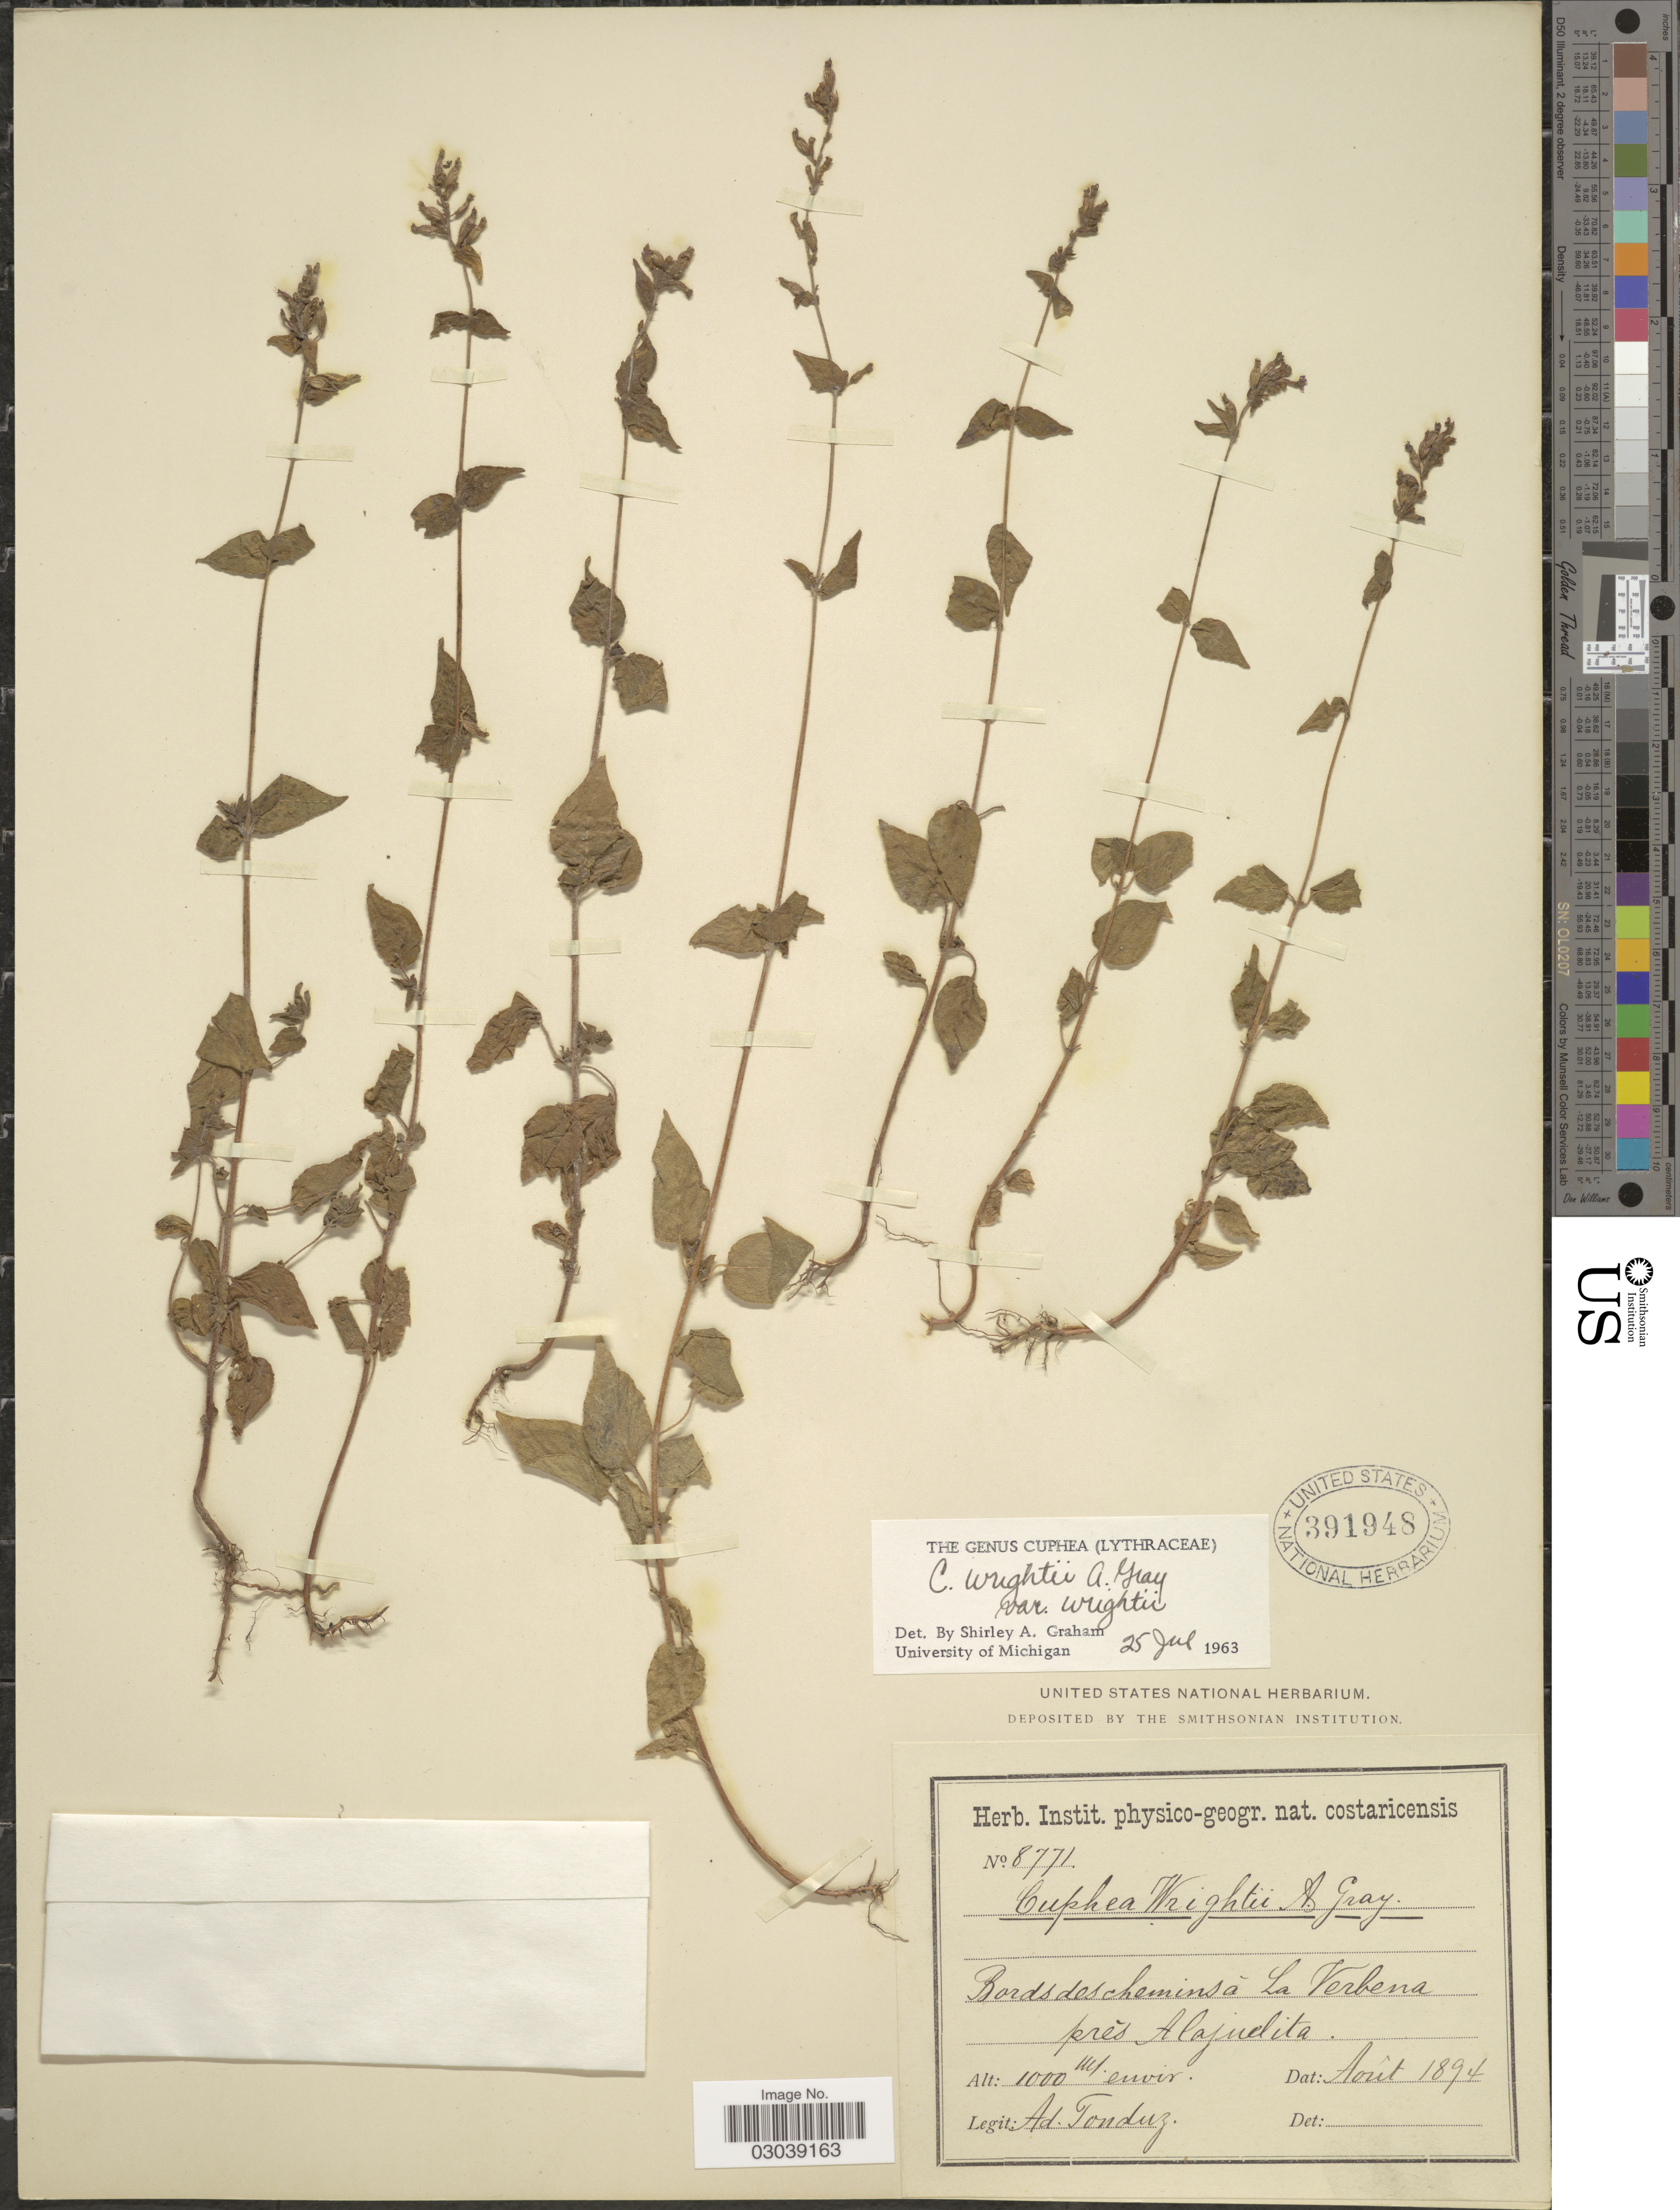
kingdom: Plantae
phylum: Tracheophyta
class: Magnoliopsida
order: Myrtales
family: Lythraceae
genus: Cuphea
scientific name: Cuphea wrightii var. wrightii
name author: A. Gray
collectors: A. Tonduz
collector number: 8771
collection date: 1894-08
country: Costa Rica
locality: Bords des chemins á La Verbena prés Alajuelita.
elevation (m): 1000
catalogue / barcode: US 391948